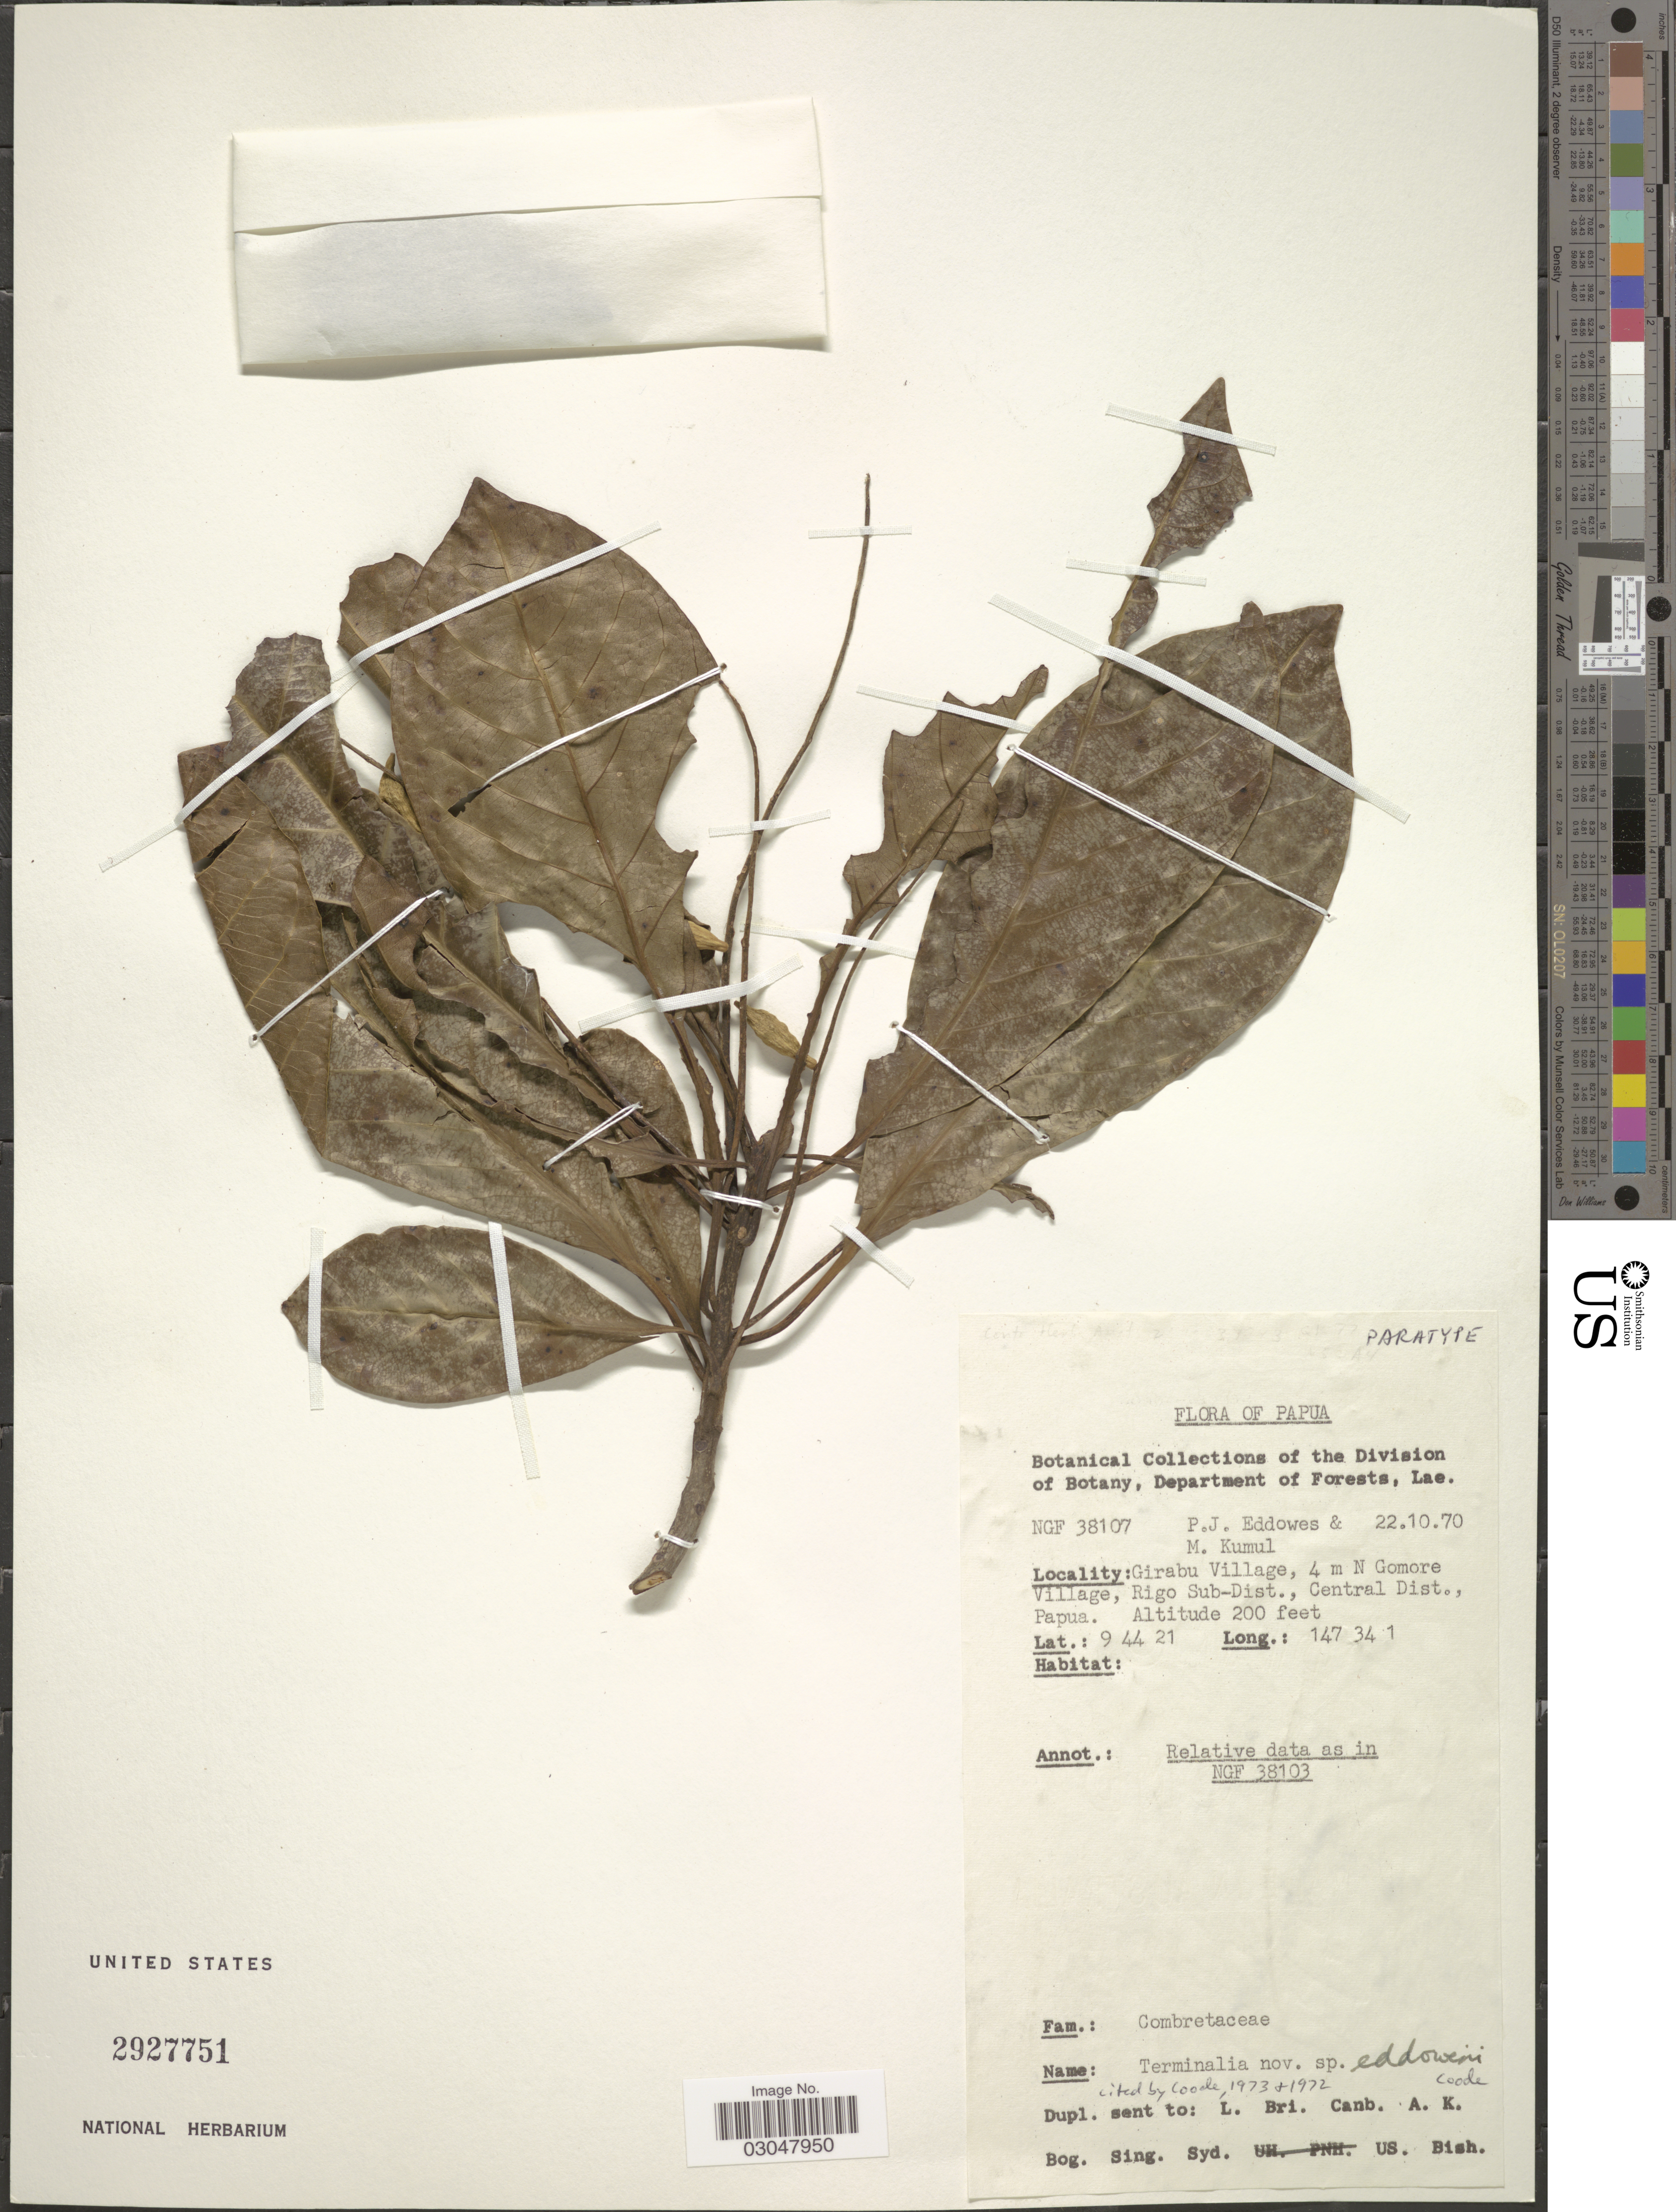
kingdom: Plantae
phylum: Tracheophyta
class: Magnoliopsida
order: Myrtales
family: Combretaceae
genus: Terminalia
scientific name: Terminalia eddowesii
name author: Coode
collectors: P.J. Eddowes & M. Kumul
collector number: NGF 38107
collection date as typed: Transcribed d/m/y: 22/10/70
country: Papua New Guinea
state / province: Central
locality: Papua, Girabu Village, 4 m N Gomore Village, Rigo Sub-Dist., Central Dist., Papua.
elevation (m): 61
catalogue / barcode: US 2927751